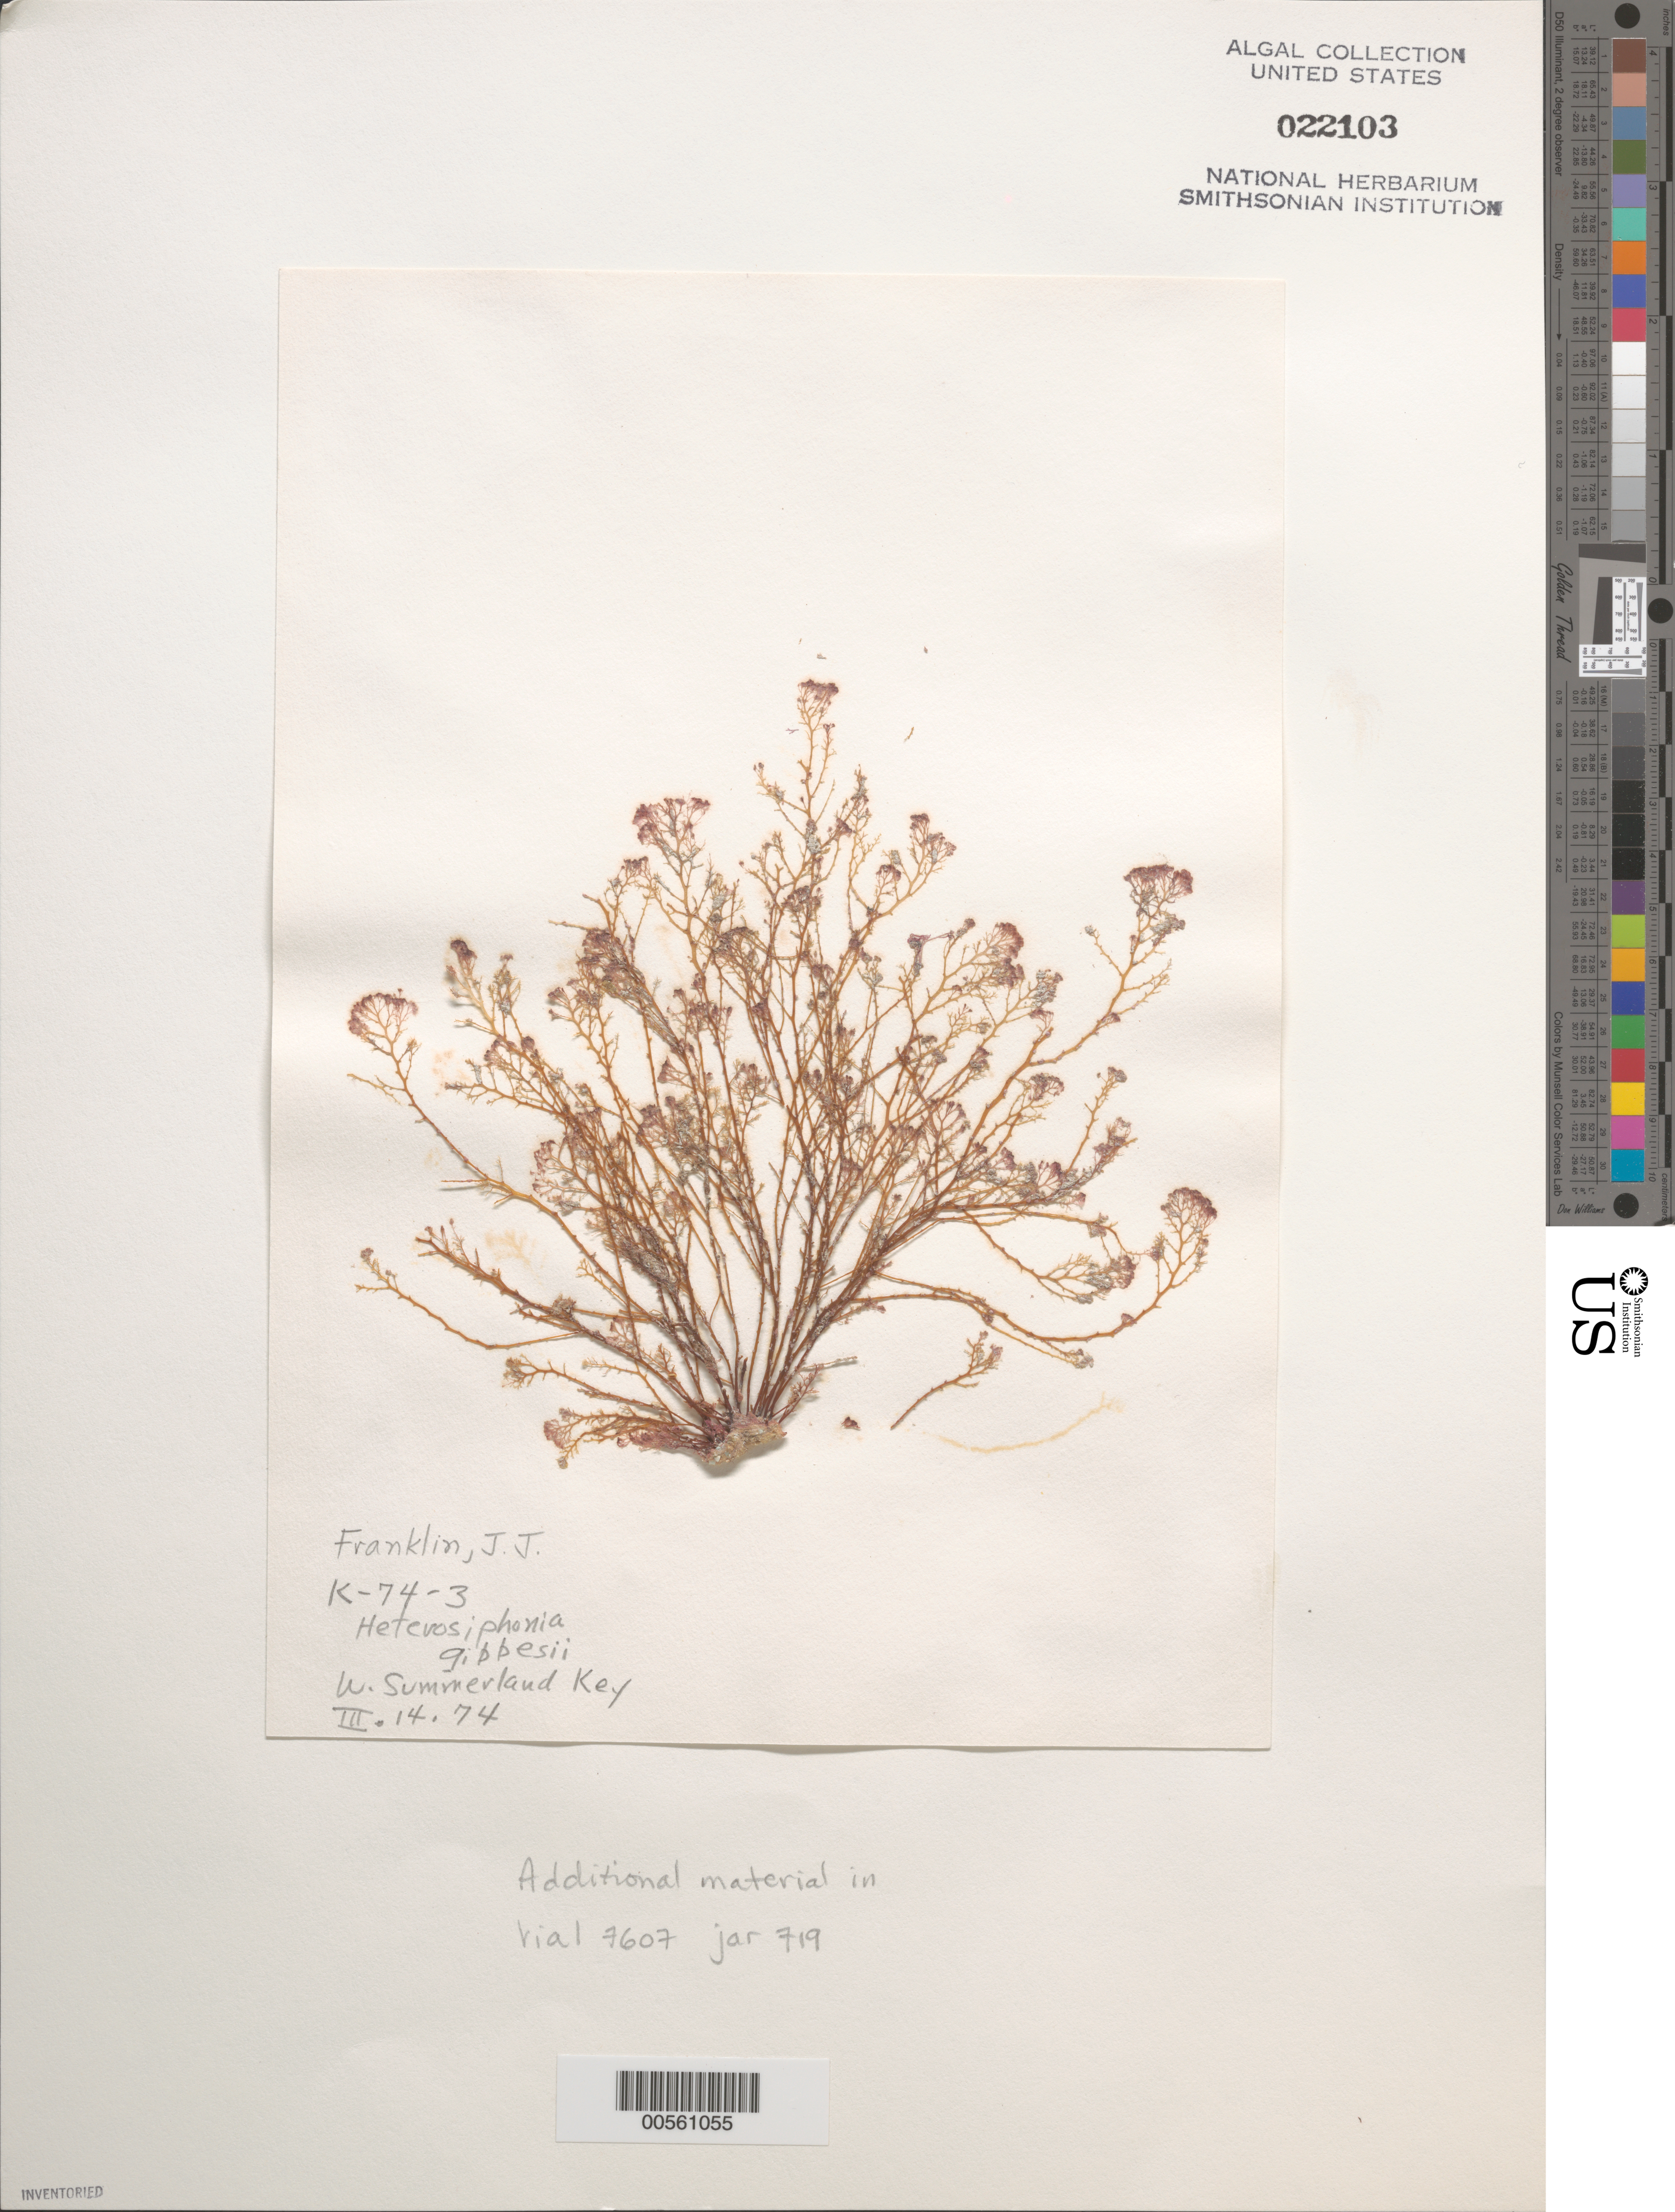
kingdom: Plantae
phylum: Rhodophyta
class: Florideophyceae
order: Ceramiales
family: Dasyaceae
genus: Heterosiphonia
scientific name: Heterosiphonia gibbesii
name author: (Harv.)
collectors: J. Franklin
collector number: K-74-3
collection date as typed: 14 Mar 1974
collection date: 1974-03-14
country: United States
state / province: Florida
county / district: Monroe County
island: West Summerland Key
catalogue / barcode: US 22103